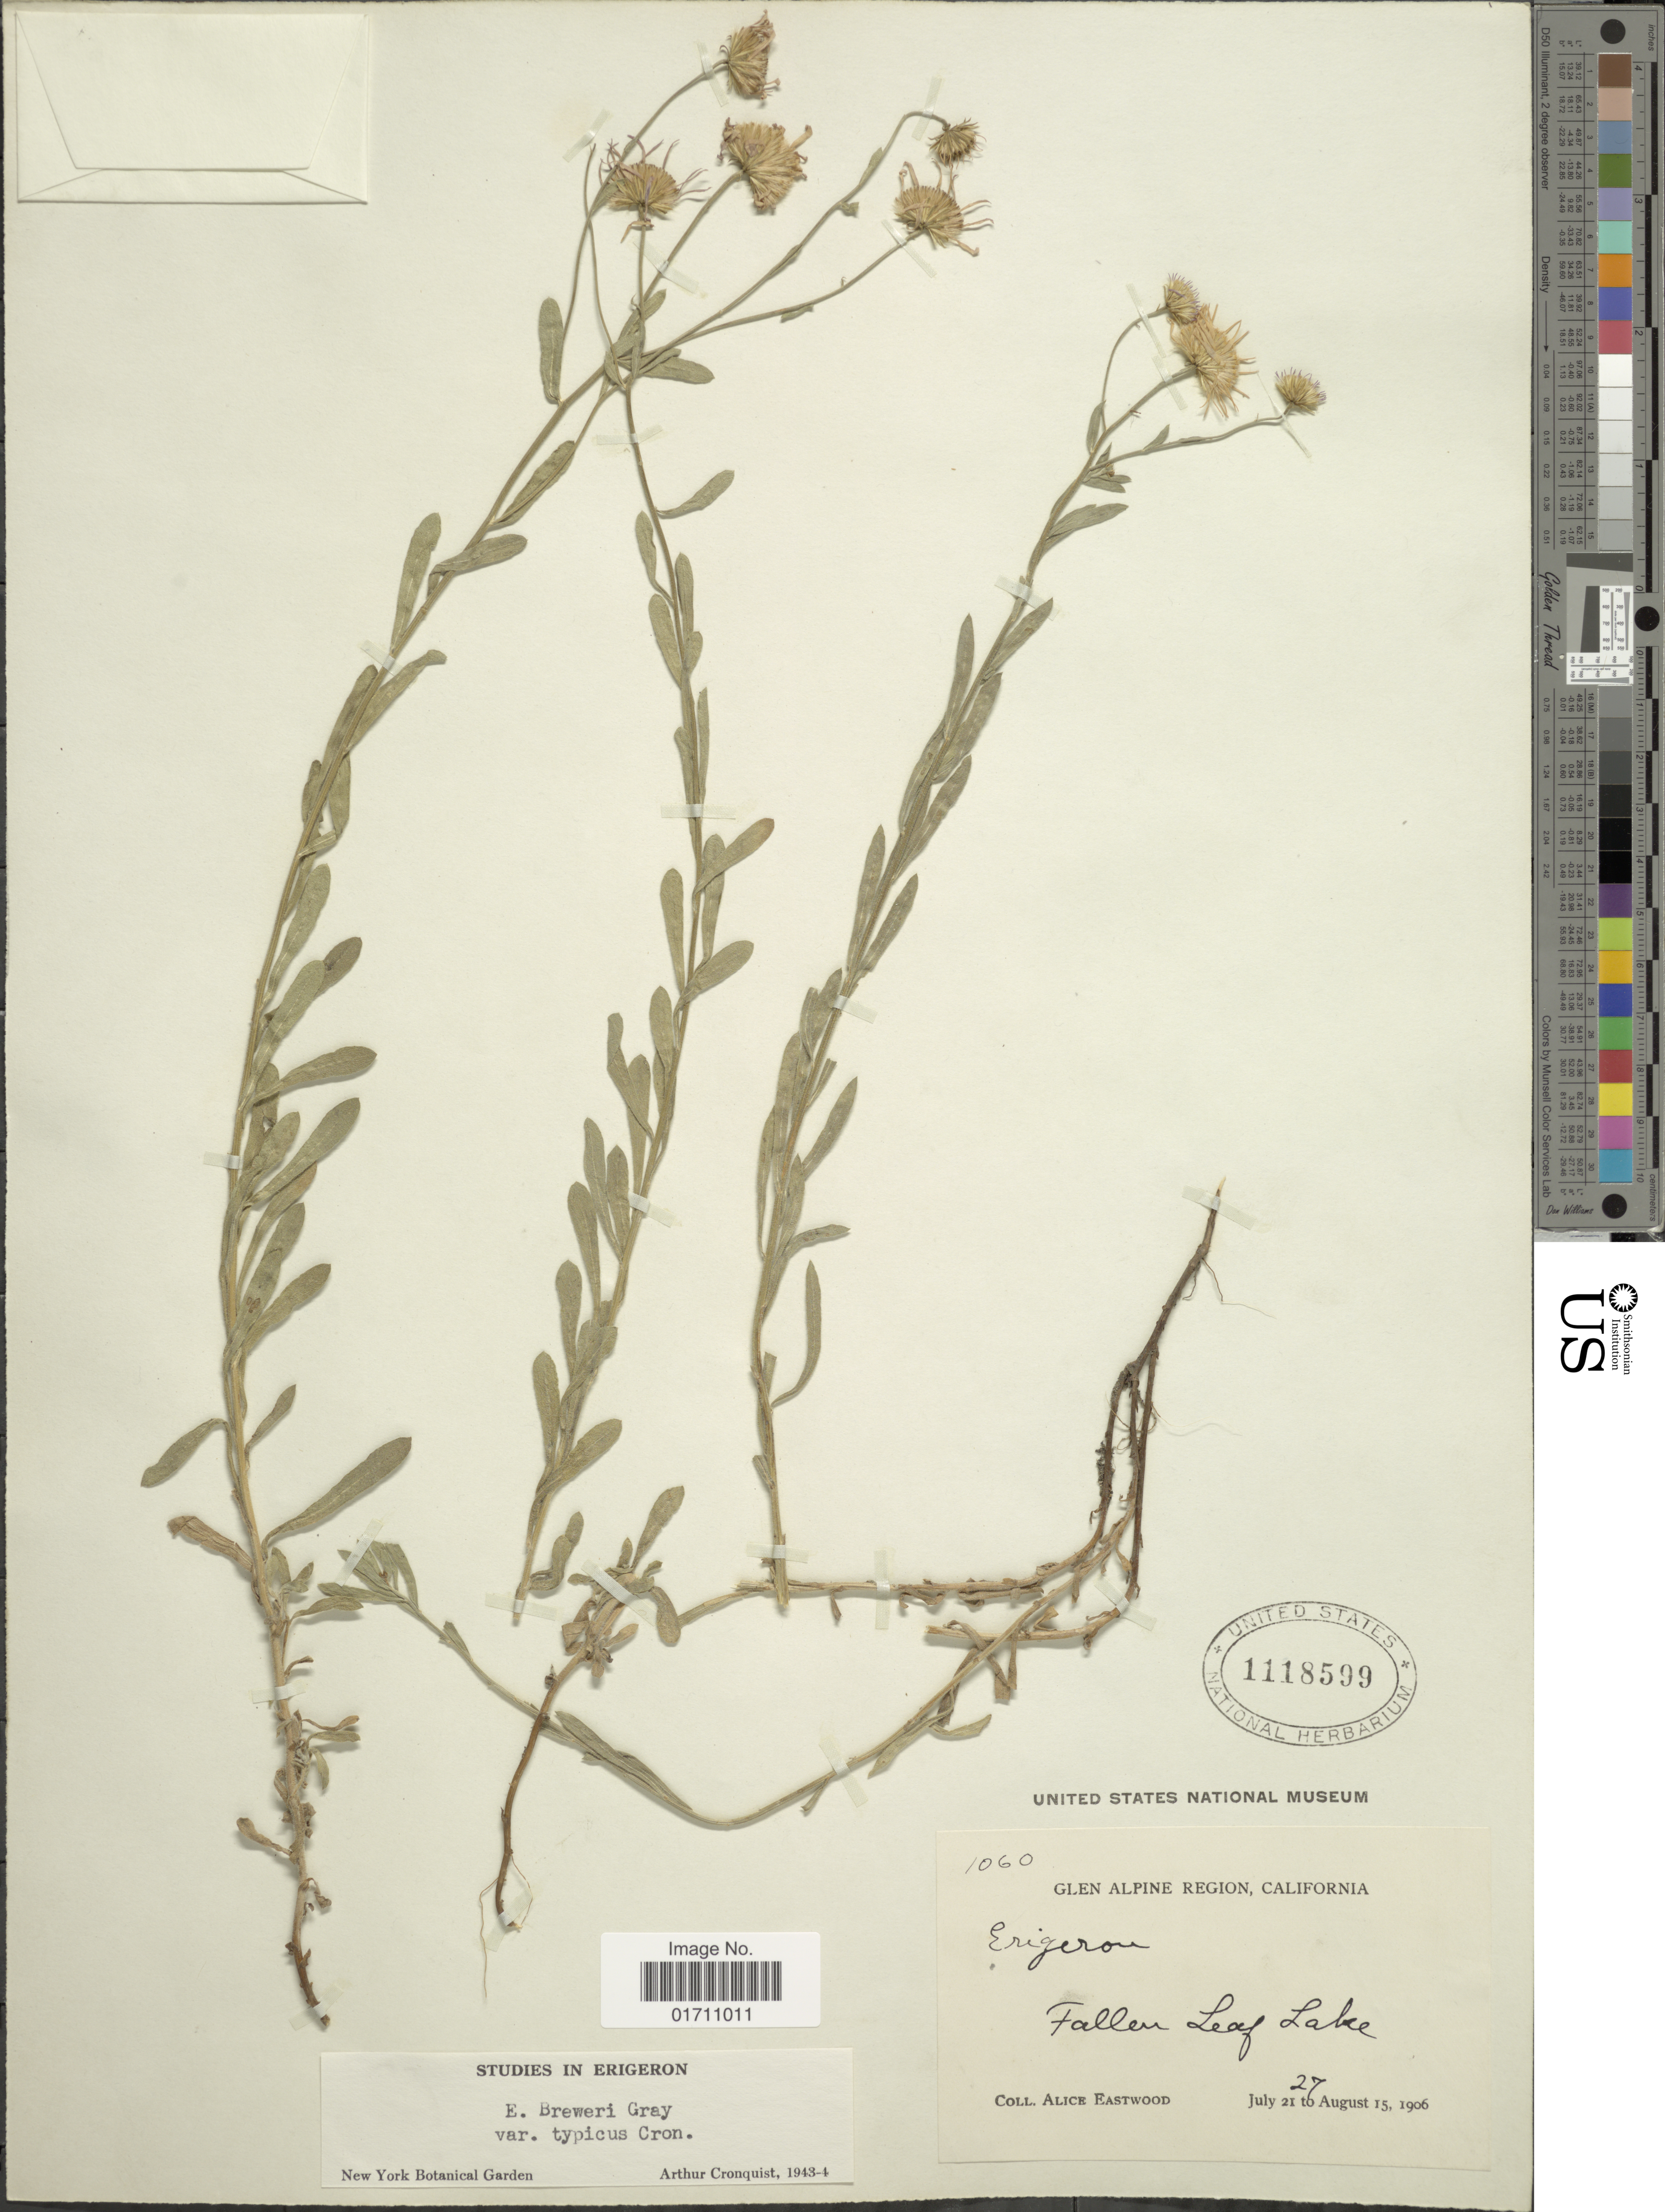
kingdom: Plantae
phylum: Tracheophyta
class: Magnoliopsida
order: Asterales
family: Asteraceae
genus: Erigeron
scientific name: Erigeron breweri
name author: A. Gray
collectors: A. Eastwood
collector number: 27 ?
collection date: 1906-07-21/1906-08-15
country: United States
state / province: California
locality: Glen Alpine Region, fallen Leaf Lake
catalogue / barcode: US 1118599